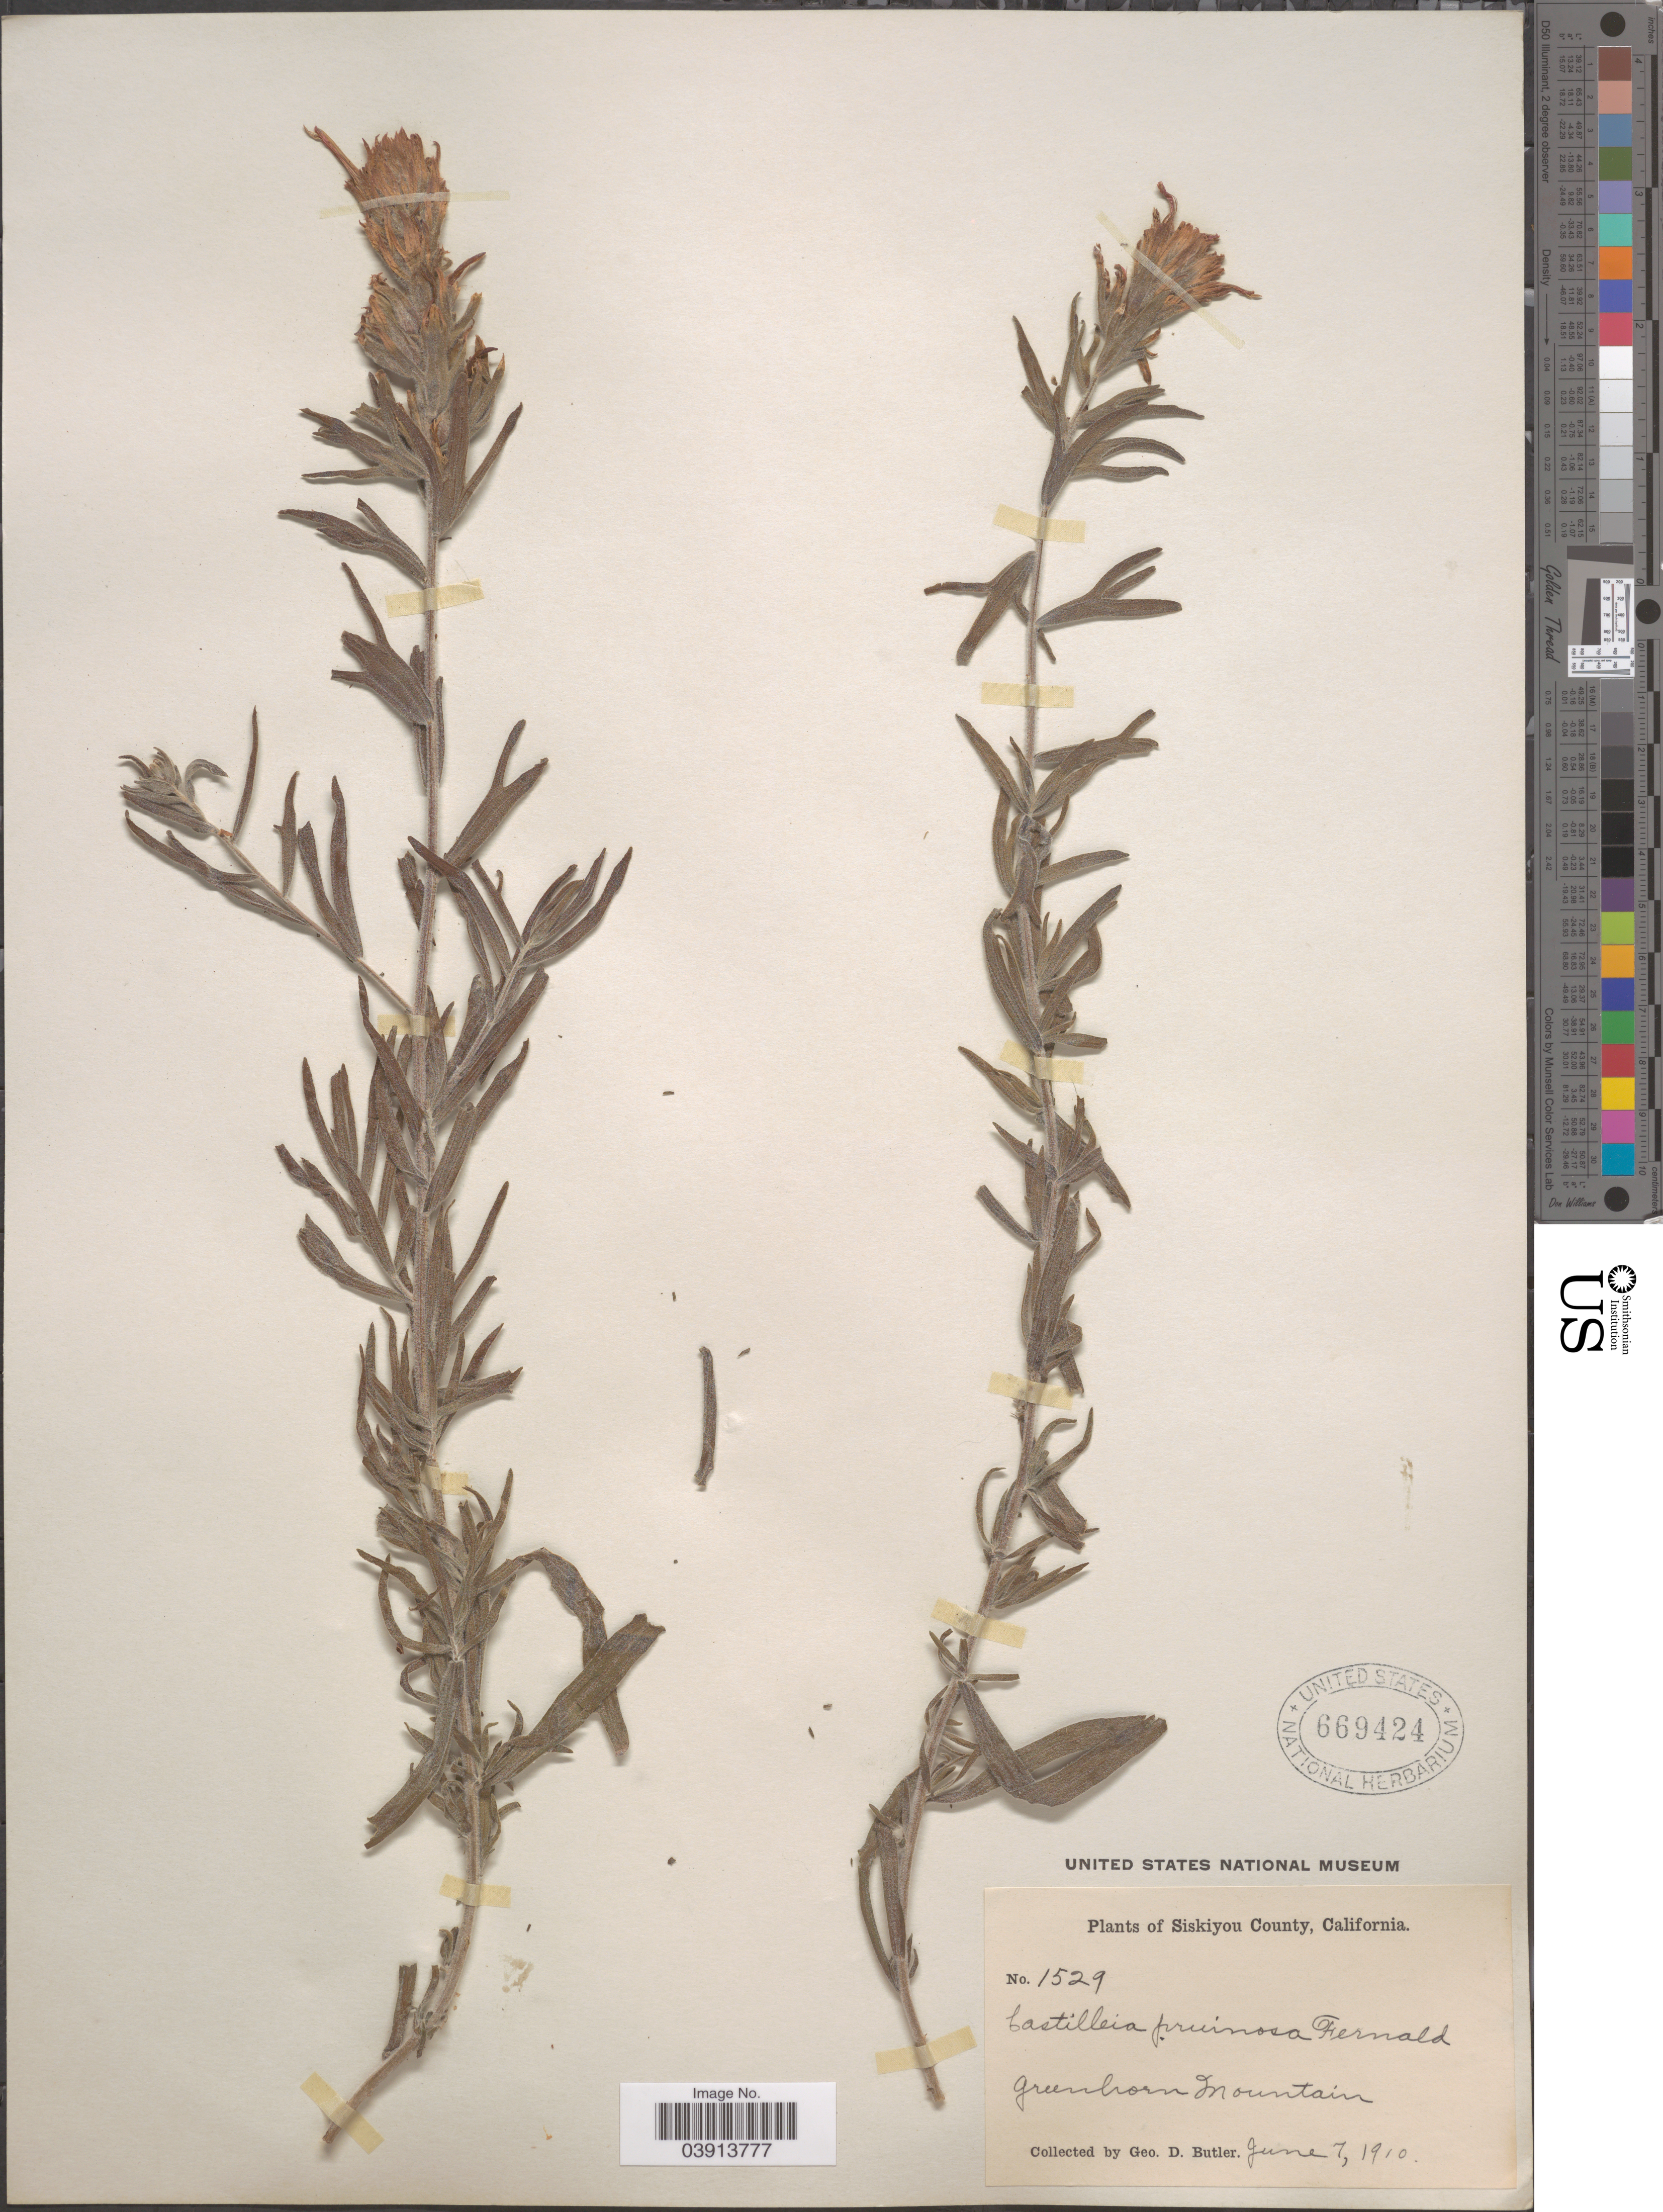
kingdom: Plantae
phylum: Tracheophyta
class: Magnoliopsida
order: Lamiales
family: Orobanchaceae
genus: Castilleja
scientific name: Castilleja pruinosa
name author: Fernald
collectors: G. D. Butler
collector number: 1529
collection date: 1910-06-07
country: United States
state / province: California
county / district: Siskiyou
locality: Siskiyou County. Greenhorn Mountain.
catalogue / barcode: US 669424